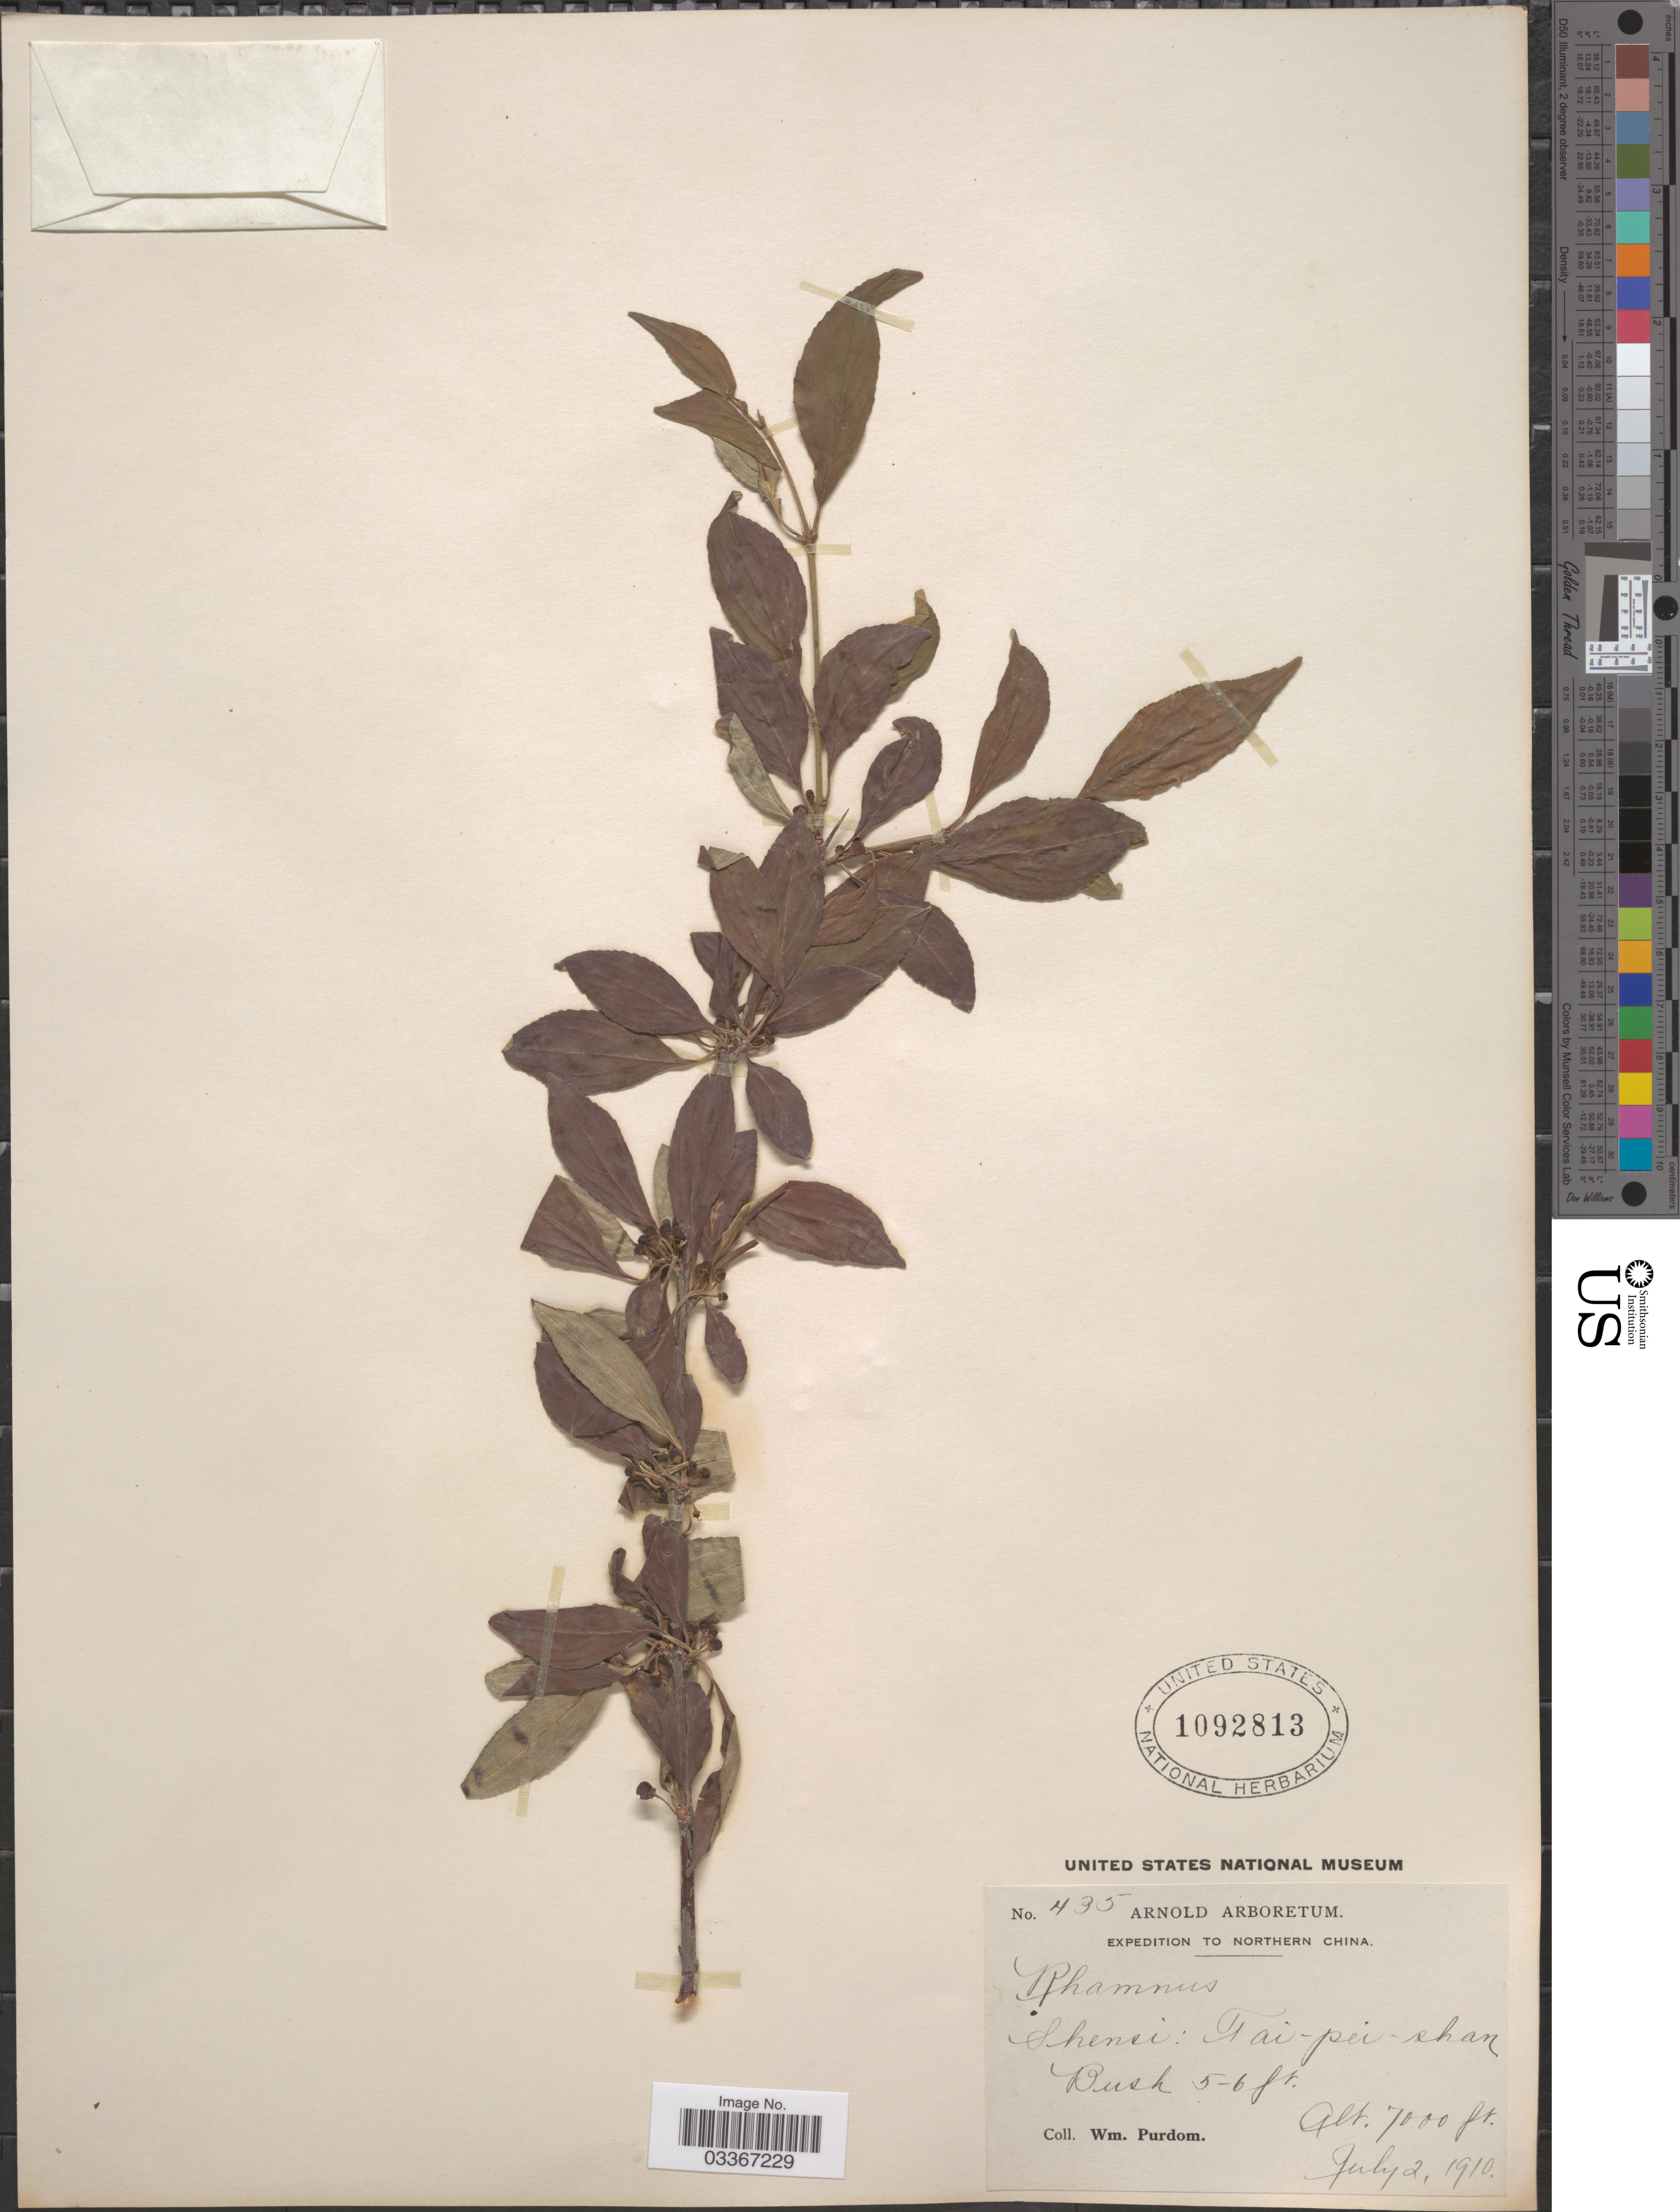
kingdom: Plantae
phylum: Tracheophyta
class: Magnoliopsida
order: Rosales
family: Rhamnaceae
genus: Rhamnus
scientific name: Rhamnus sp.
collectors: W. Purdom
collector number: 435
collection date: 1910-07-02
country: China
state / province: Shaanxi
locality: Northern China. Shensi: Tai-pei-shan.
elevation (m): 2134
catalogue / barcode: US 1092813